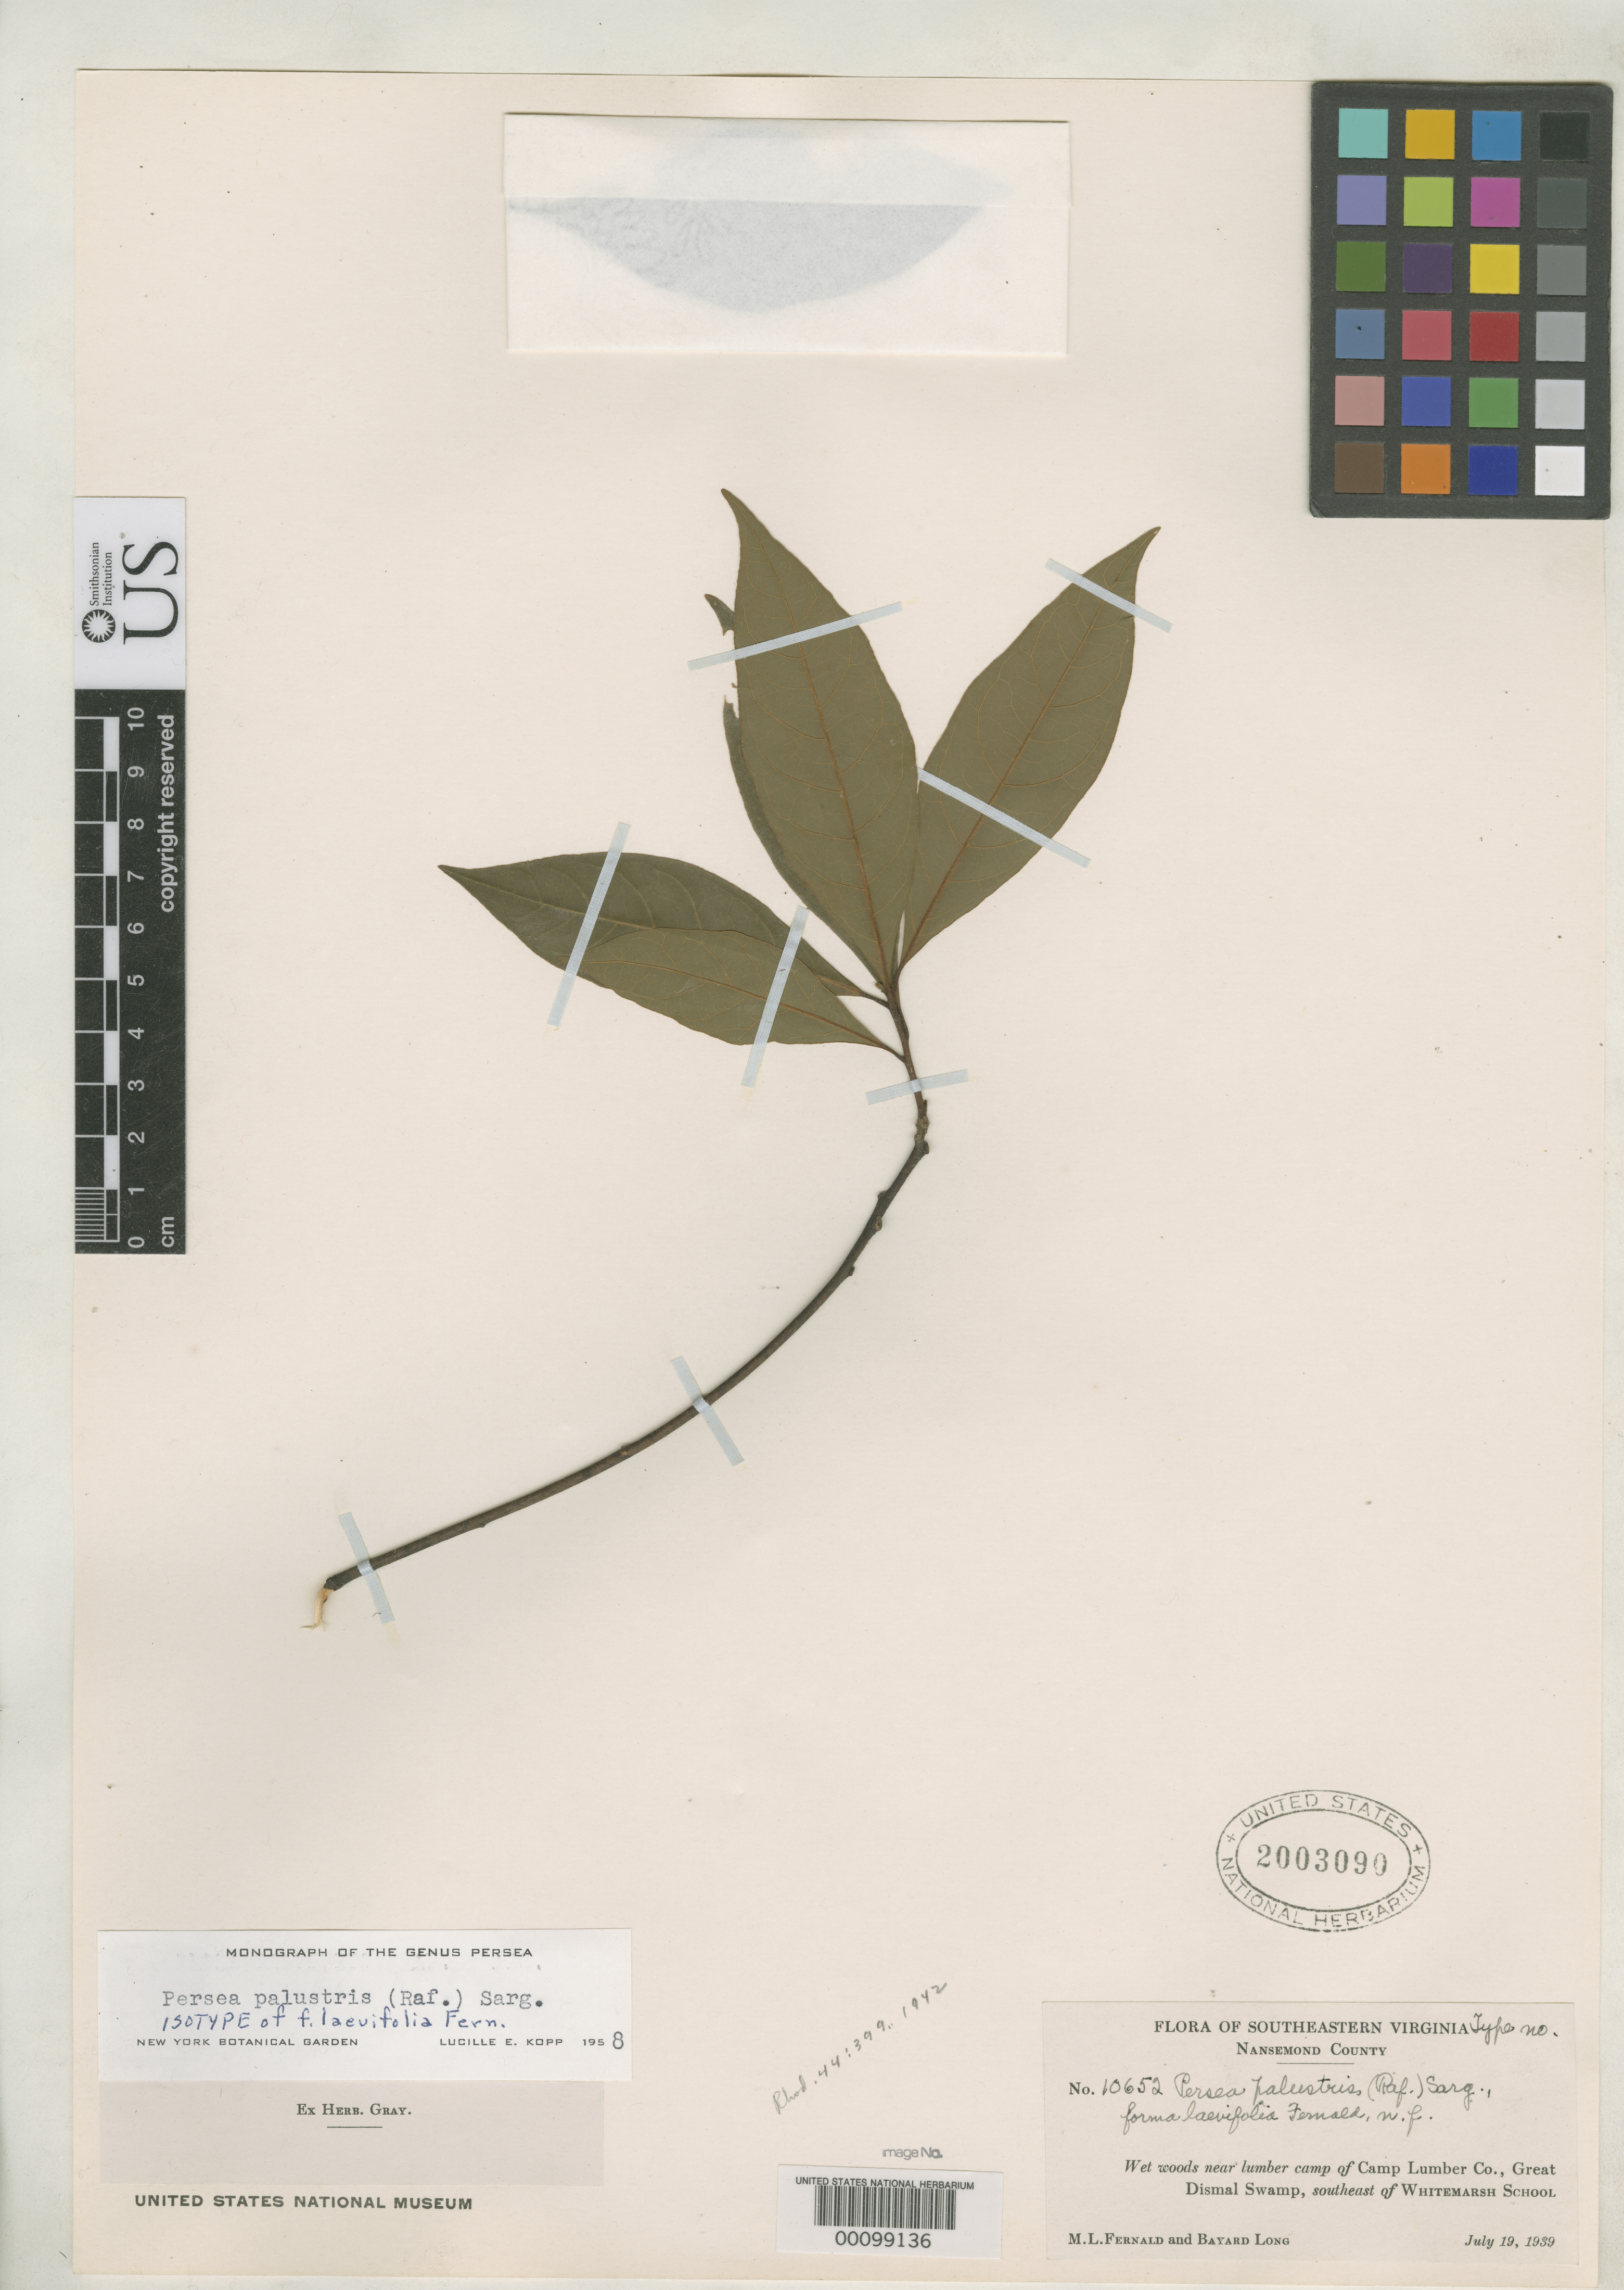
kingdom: Plantae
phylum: Tracheophyta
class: Magnoliopsida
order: Laurales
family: Lauraceae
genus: Persea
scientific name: Persea palustris f. laevifolia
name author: Fernald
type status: Isotype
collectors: M. L. Fernald & B. H. Long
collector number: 10652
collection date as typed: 19 Jul 1939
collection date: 1939-07-19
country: United States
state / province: Virginia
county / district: City of Suffolk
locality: Camp Lunmber Co., Great Dismal Swamp, SE of Whitmarsh School.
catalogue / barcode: US 2003090